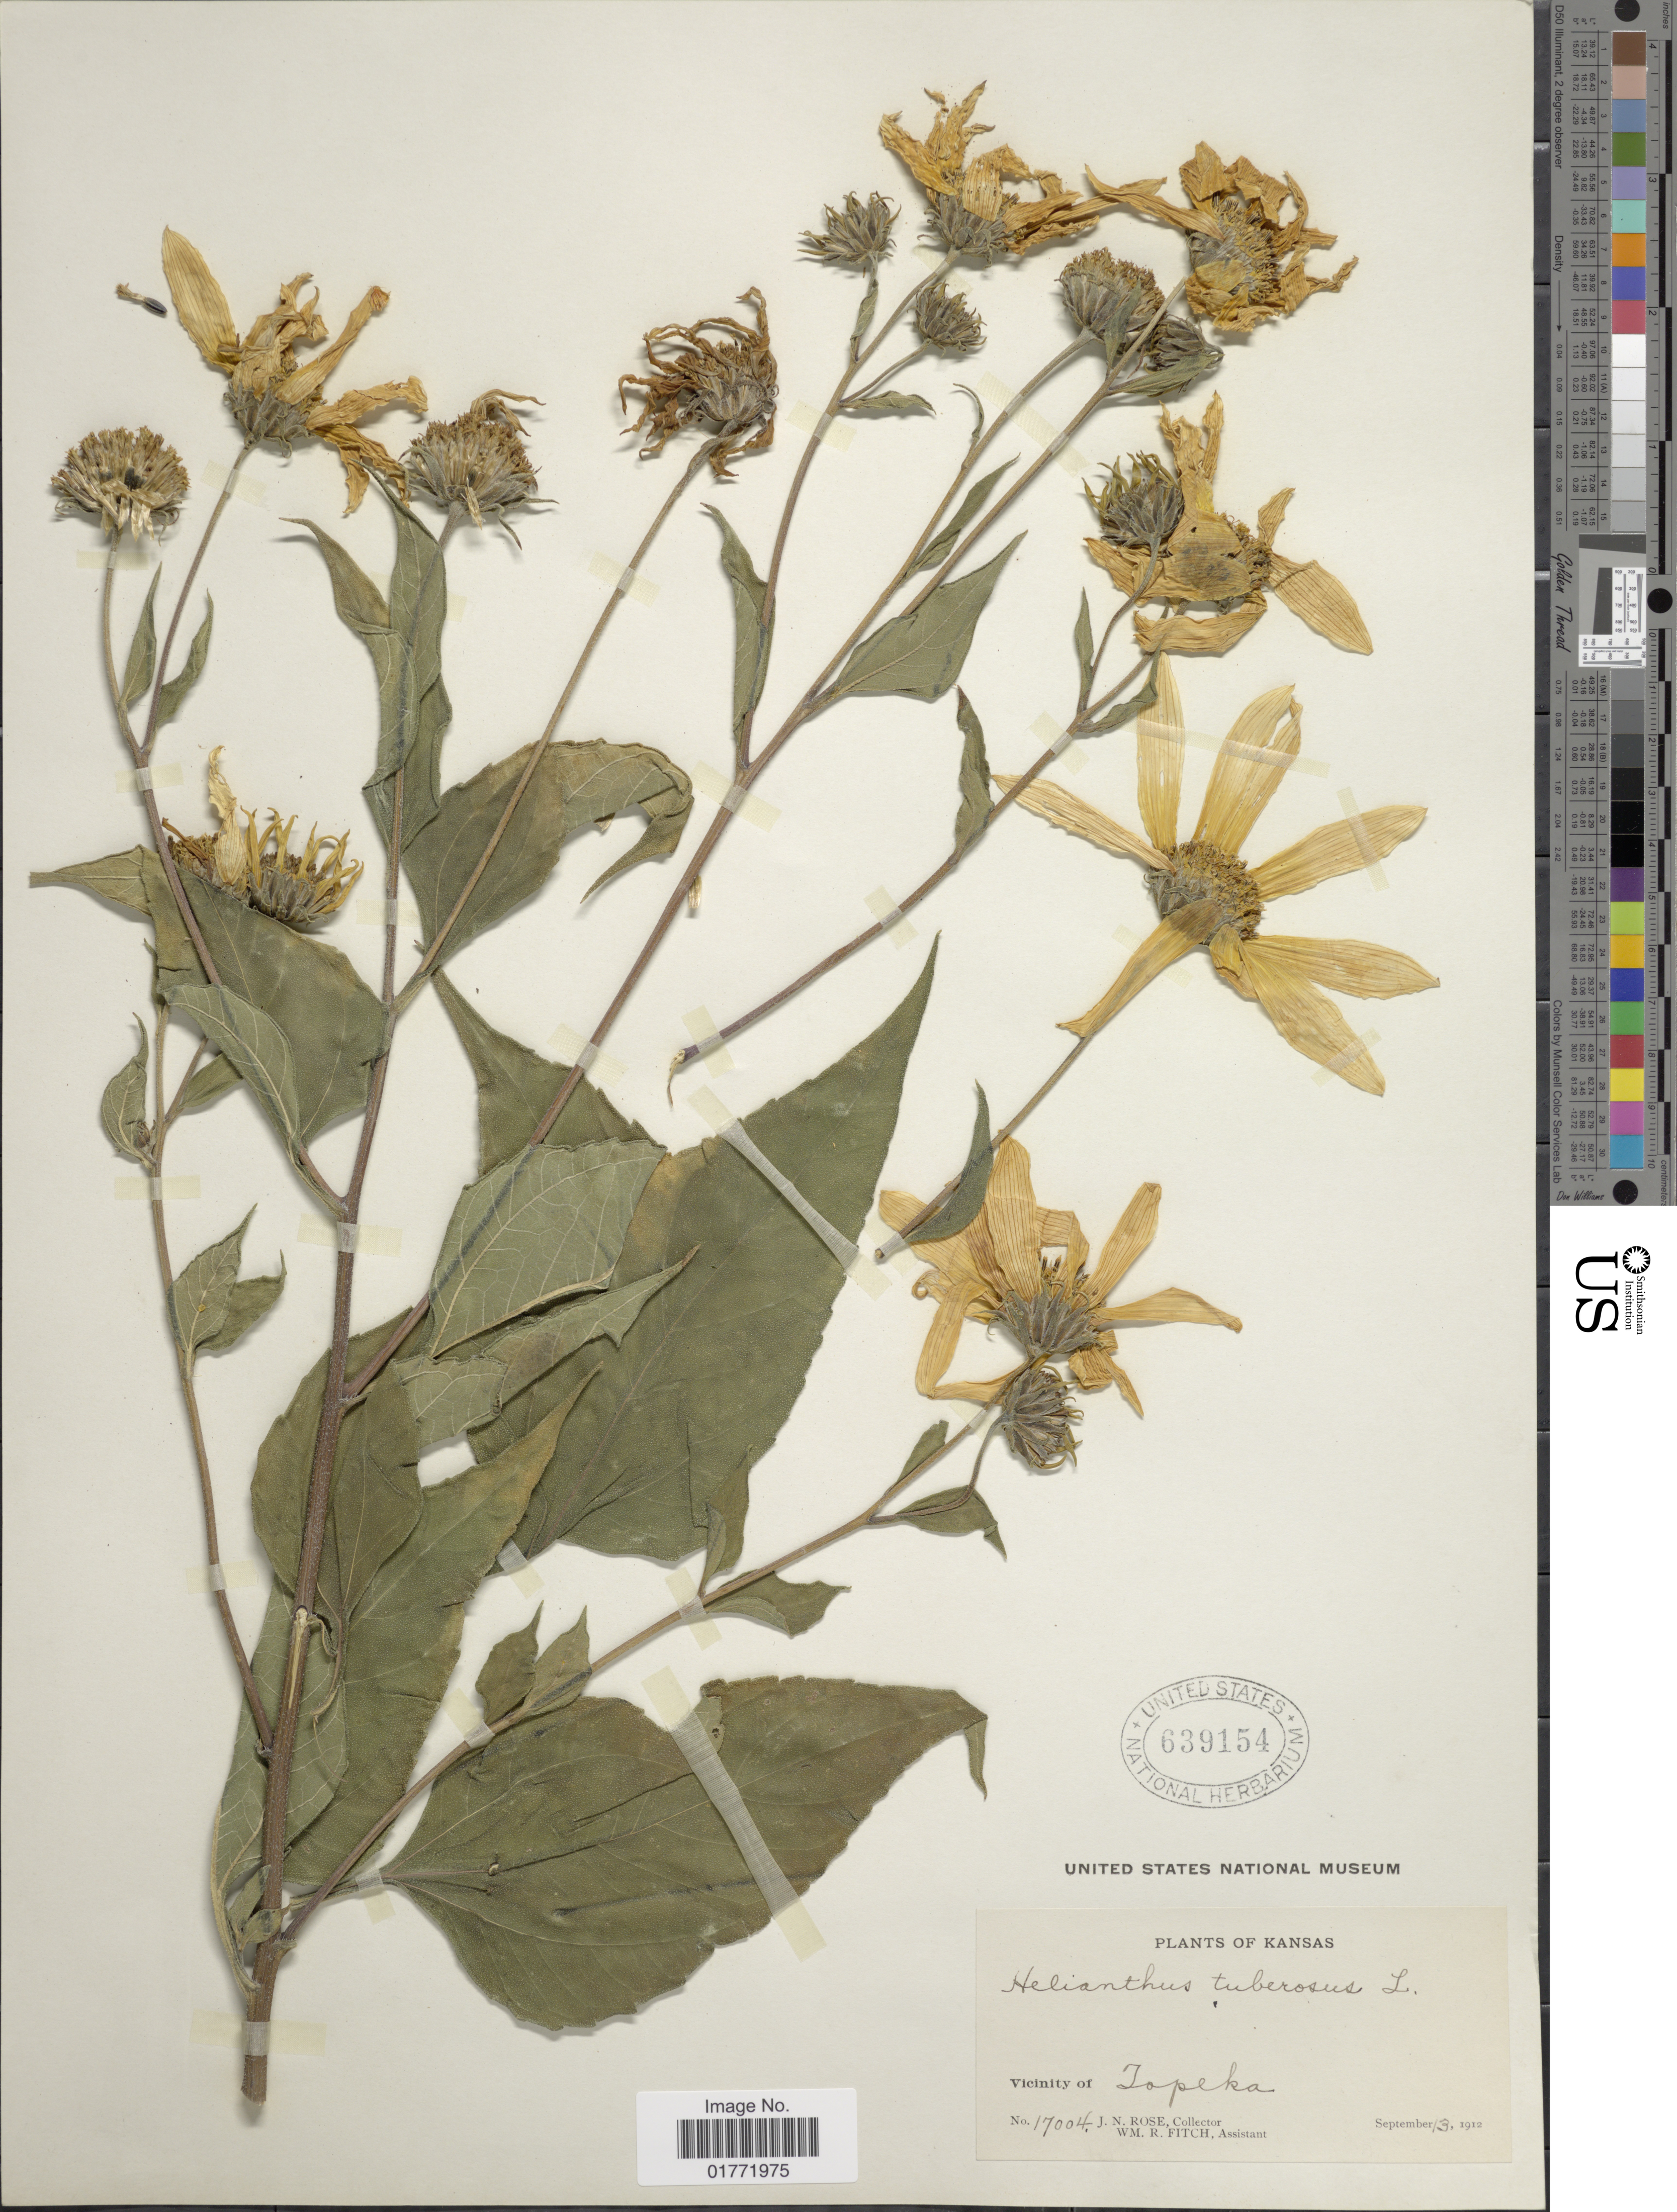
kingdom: Plantae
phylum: Tracheophyta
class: Magnoliopsida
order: Asterales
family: Asteraceae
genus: Helianthus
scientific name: Helianthus tuberosus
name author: L.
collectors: J. N. Rose & W. R. Fitch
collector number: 17004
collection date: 1912-09-13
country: United States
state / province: Kansas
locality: Kansas, Vicinity of Jopeka.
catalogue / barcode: US 639154